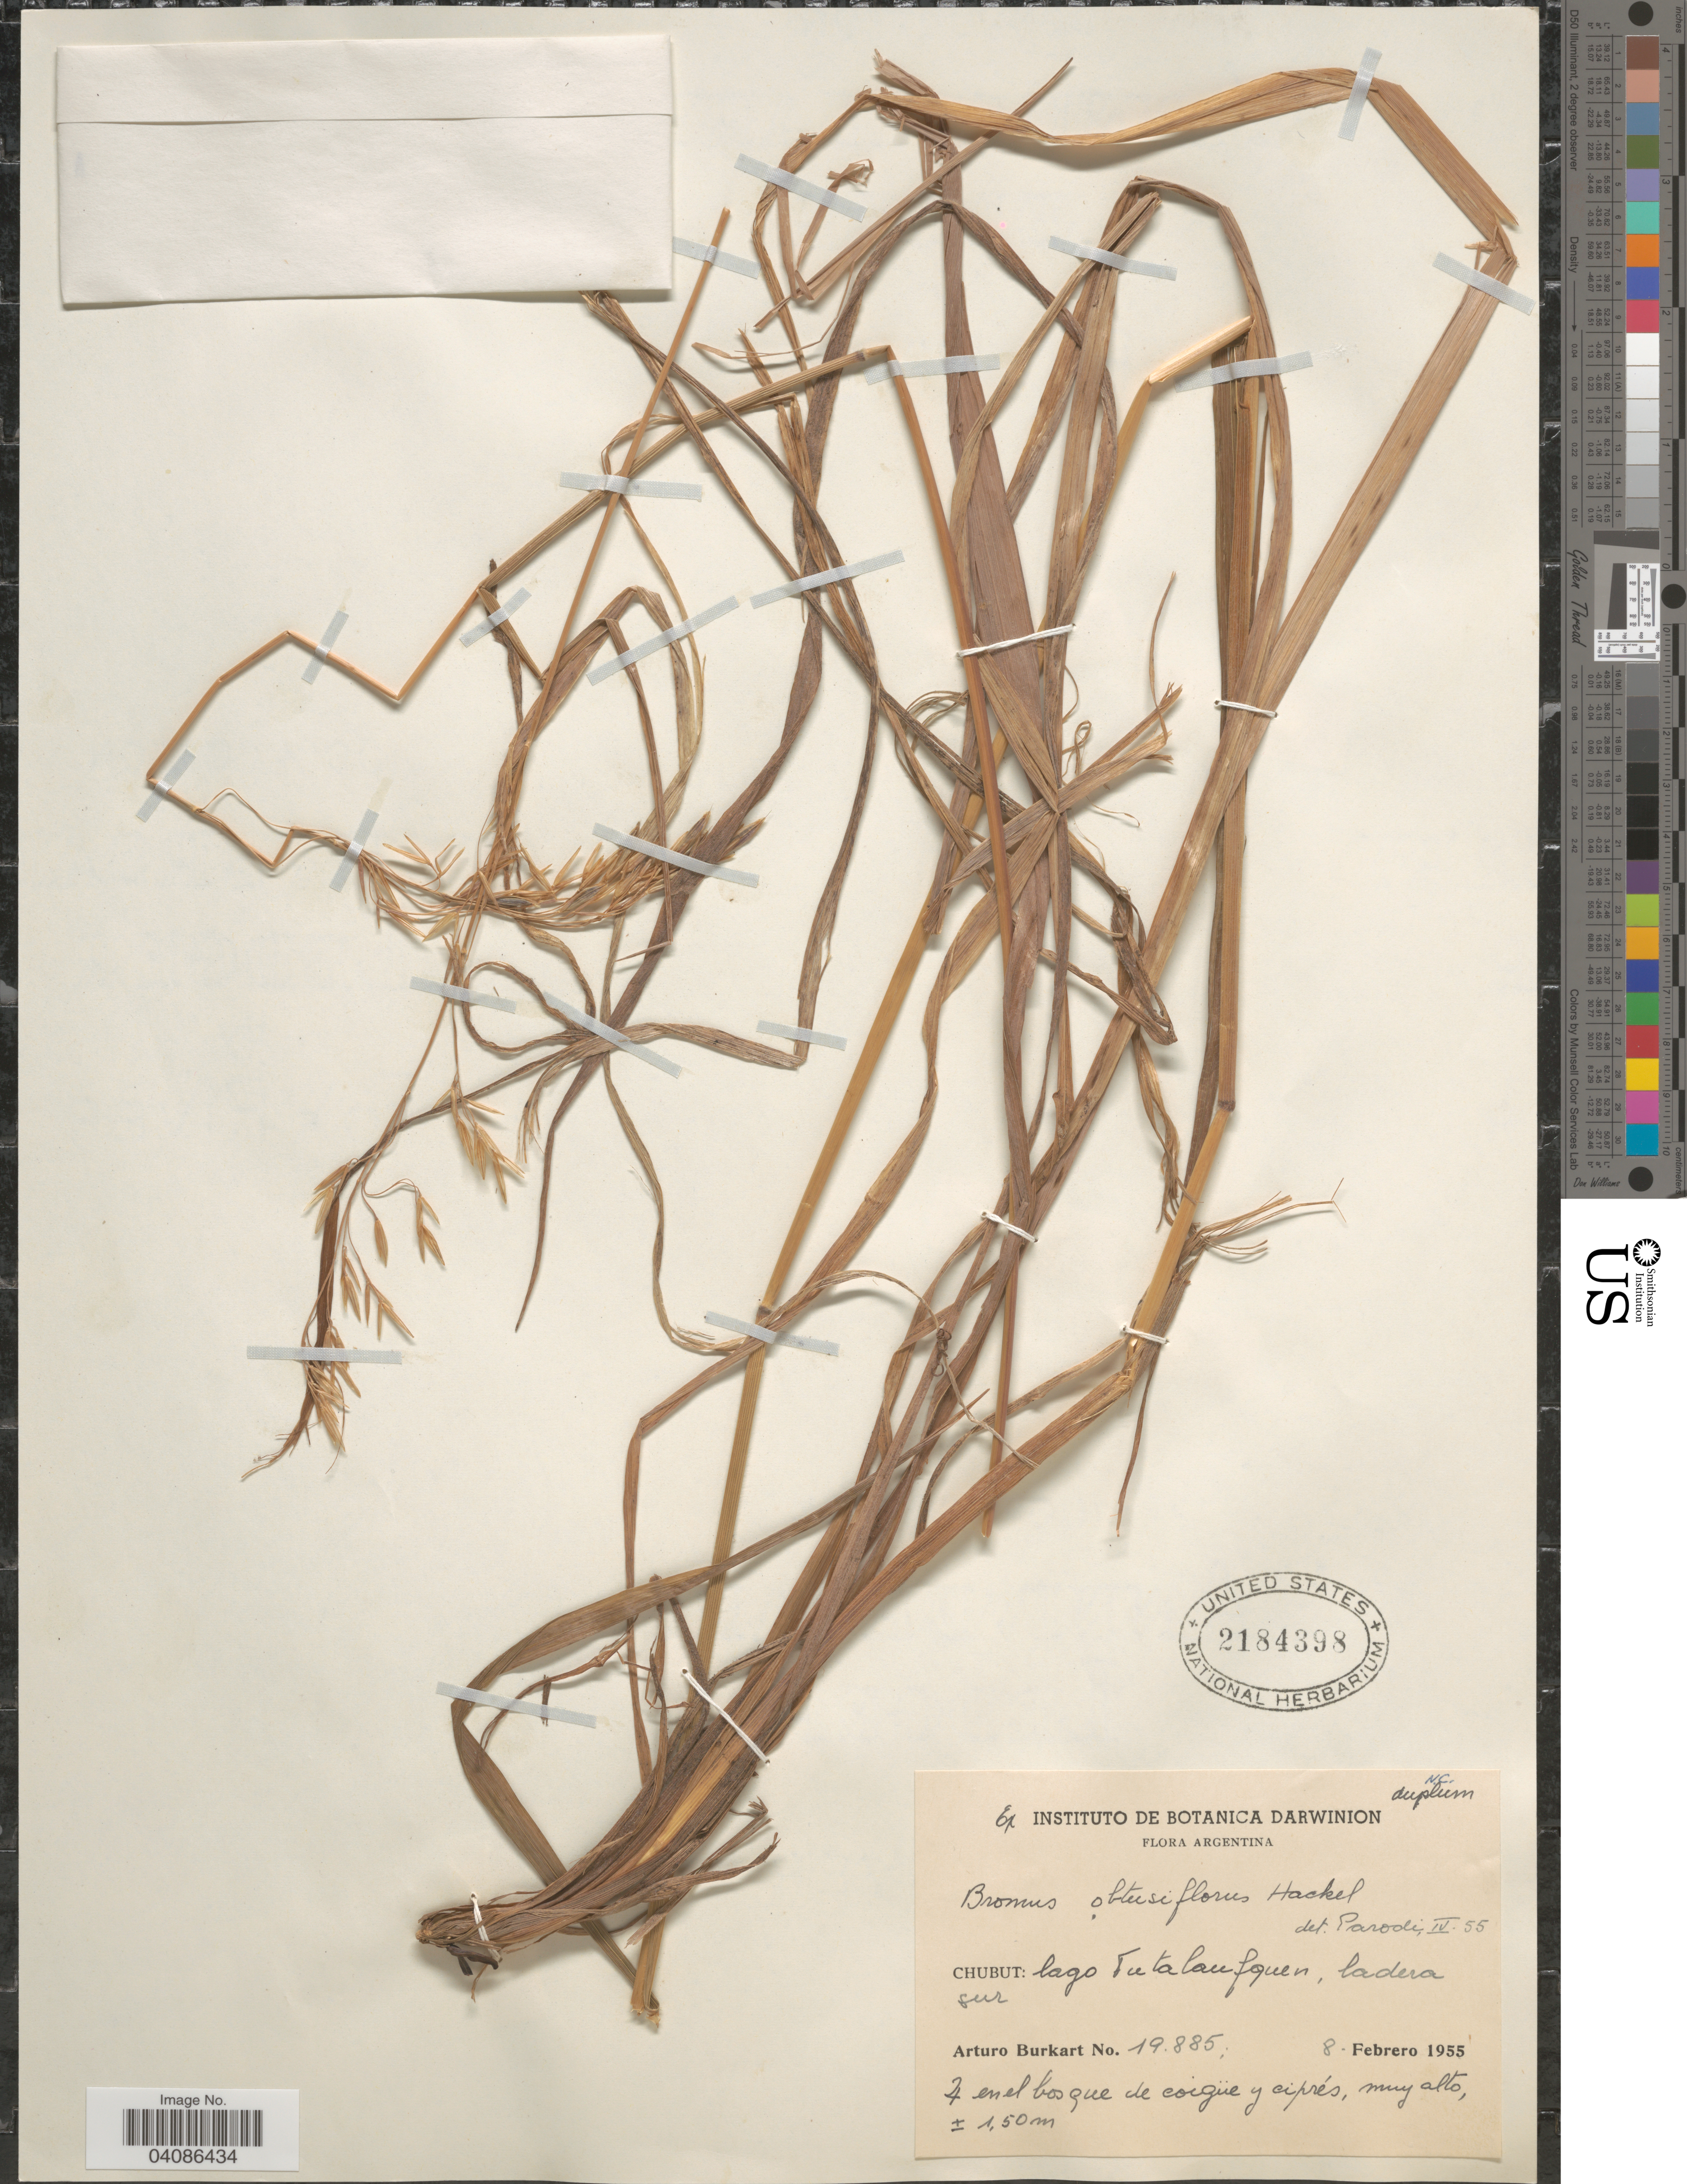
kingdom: Plantae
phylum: Tracheophyta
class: Liliopsida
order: Poales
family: Poaceae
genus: Bromus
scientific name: Bromus araucanus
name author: Phil.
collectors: A. E. Burkart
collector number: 19885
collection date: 1955-02-08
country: Argentina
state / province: Chubut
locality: Lago Futalaufquen, ladera sur.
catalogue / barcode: US 2184398